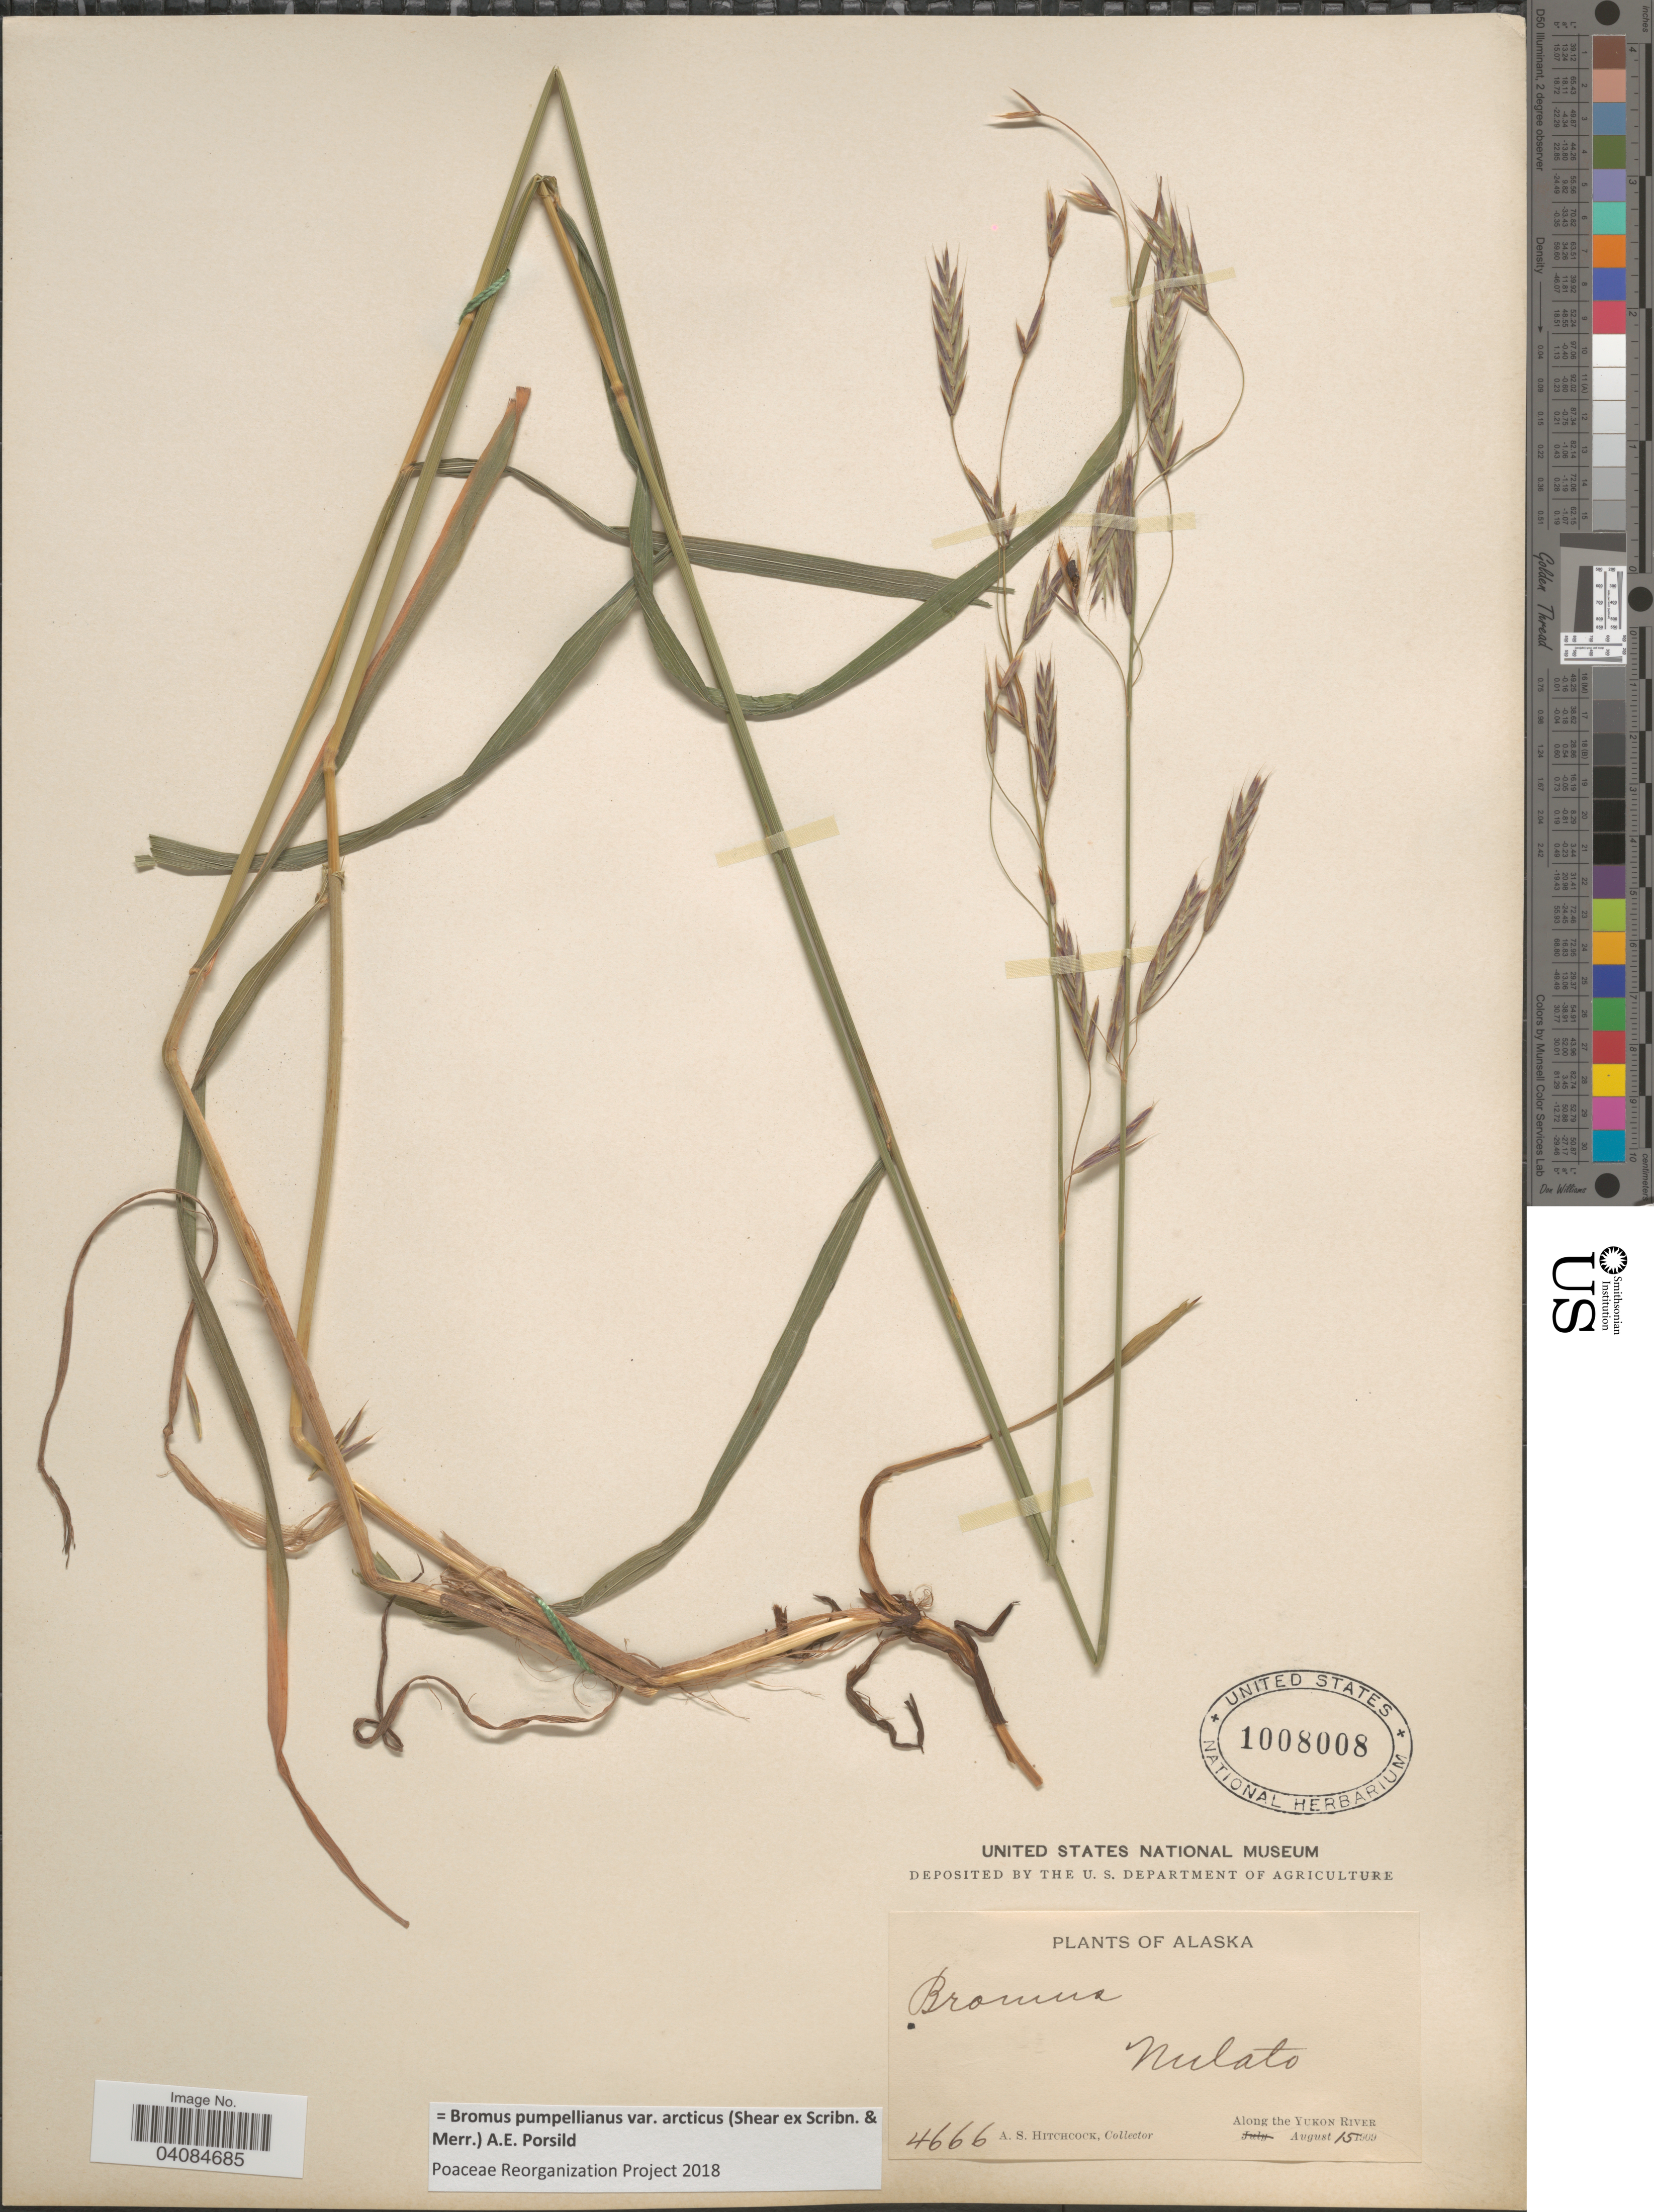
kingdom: Plantae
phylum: Tracheophyta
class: Liliopsida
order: Poales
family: Poaceae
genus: Bromus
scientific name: Bromus pumpellianus var. arcticus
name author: (Shear ex Scribn. & Merr.) A.E. Porsild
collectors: A. S. Hitchcock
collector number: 4666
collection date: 1909-08-15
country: United States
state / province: Alaska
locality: Nulato. Along the Yukon River.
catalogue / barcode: US 1008008